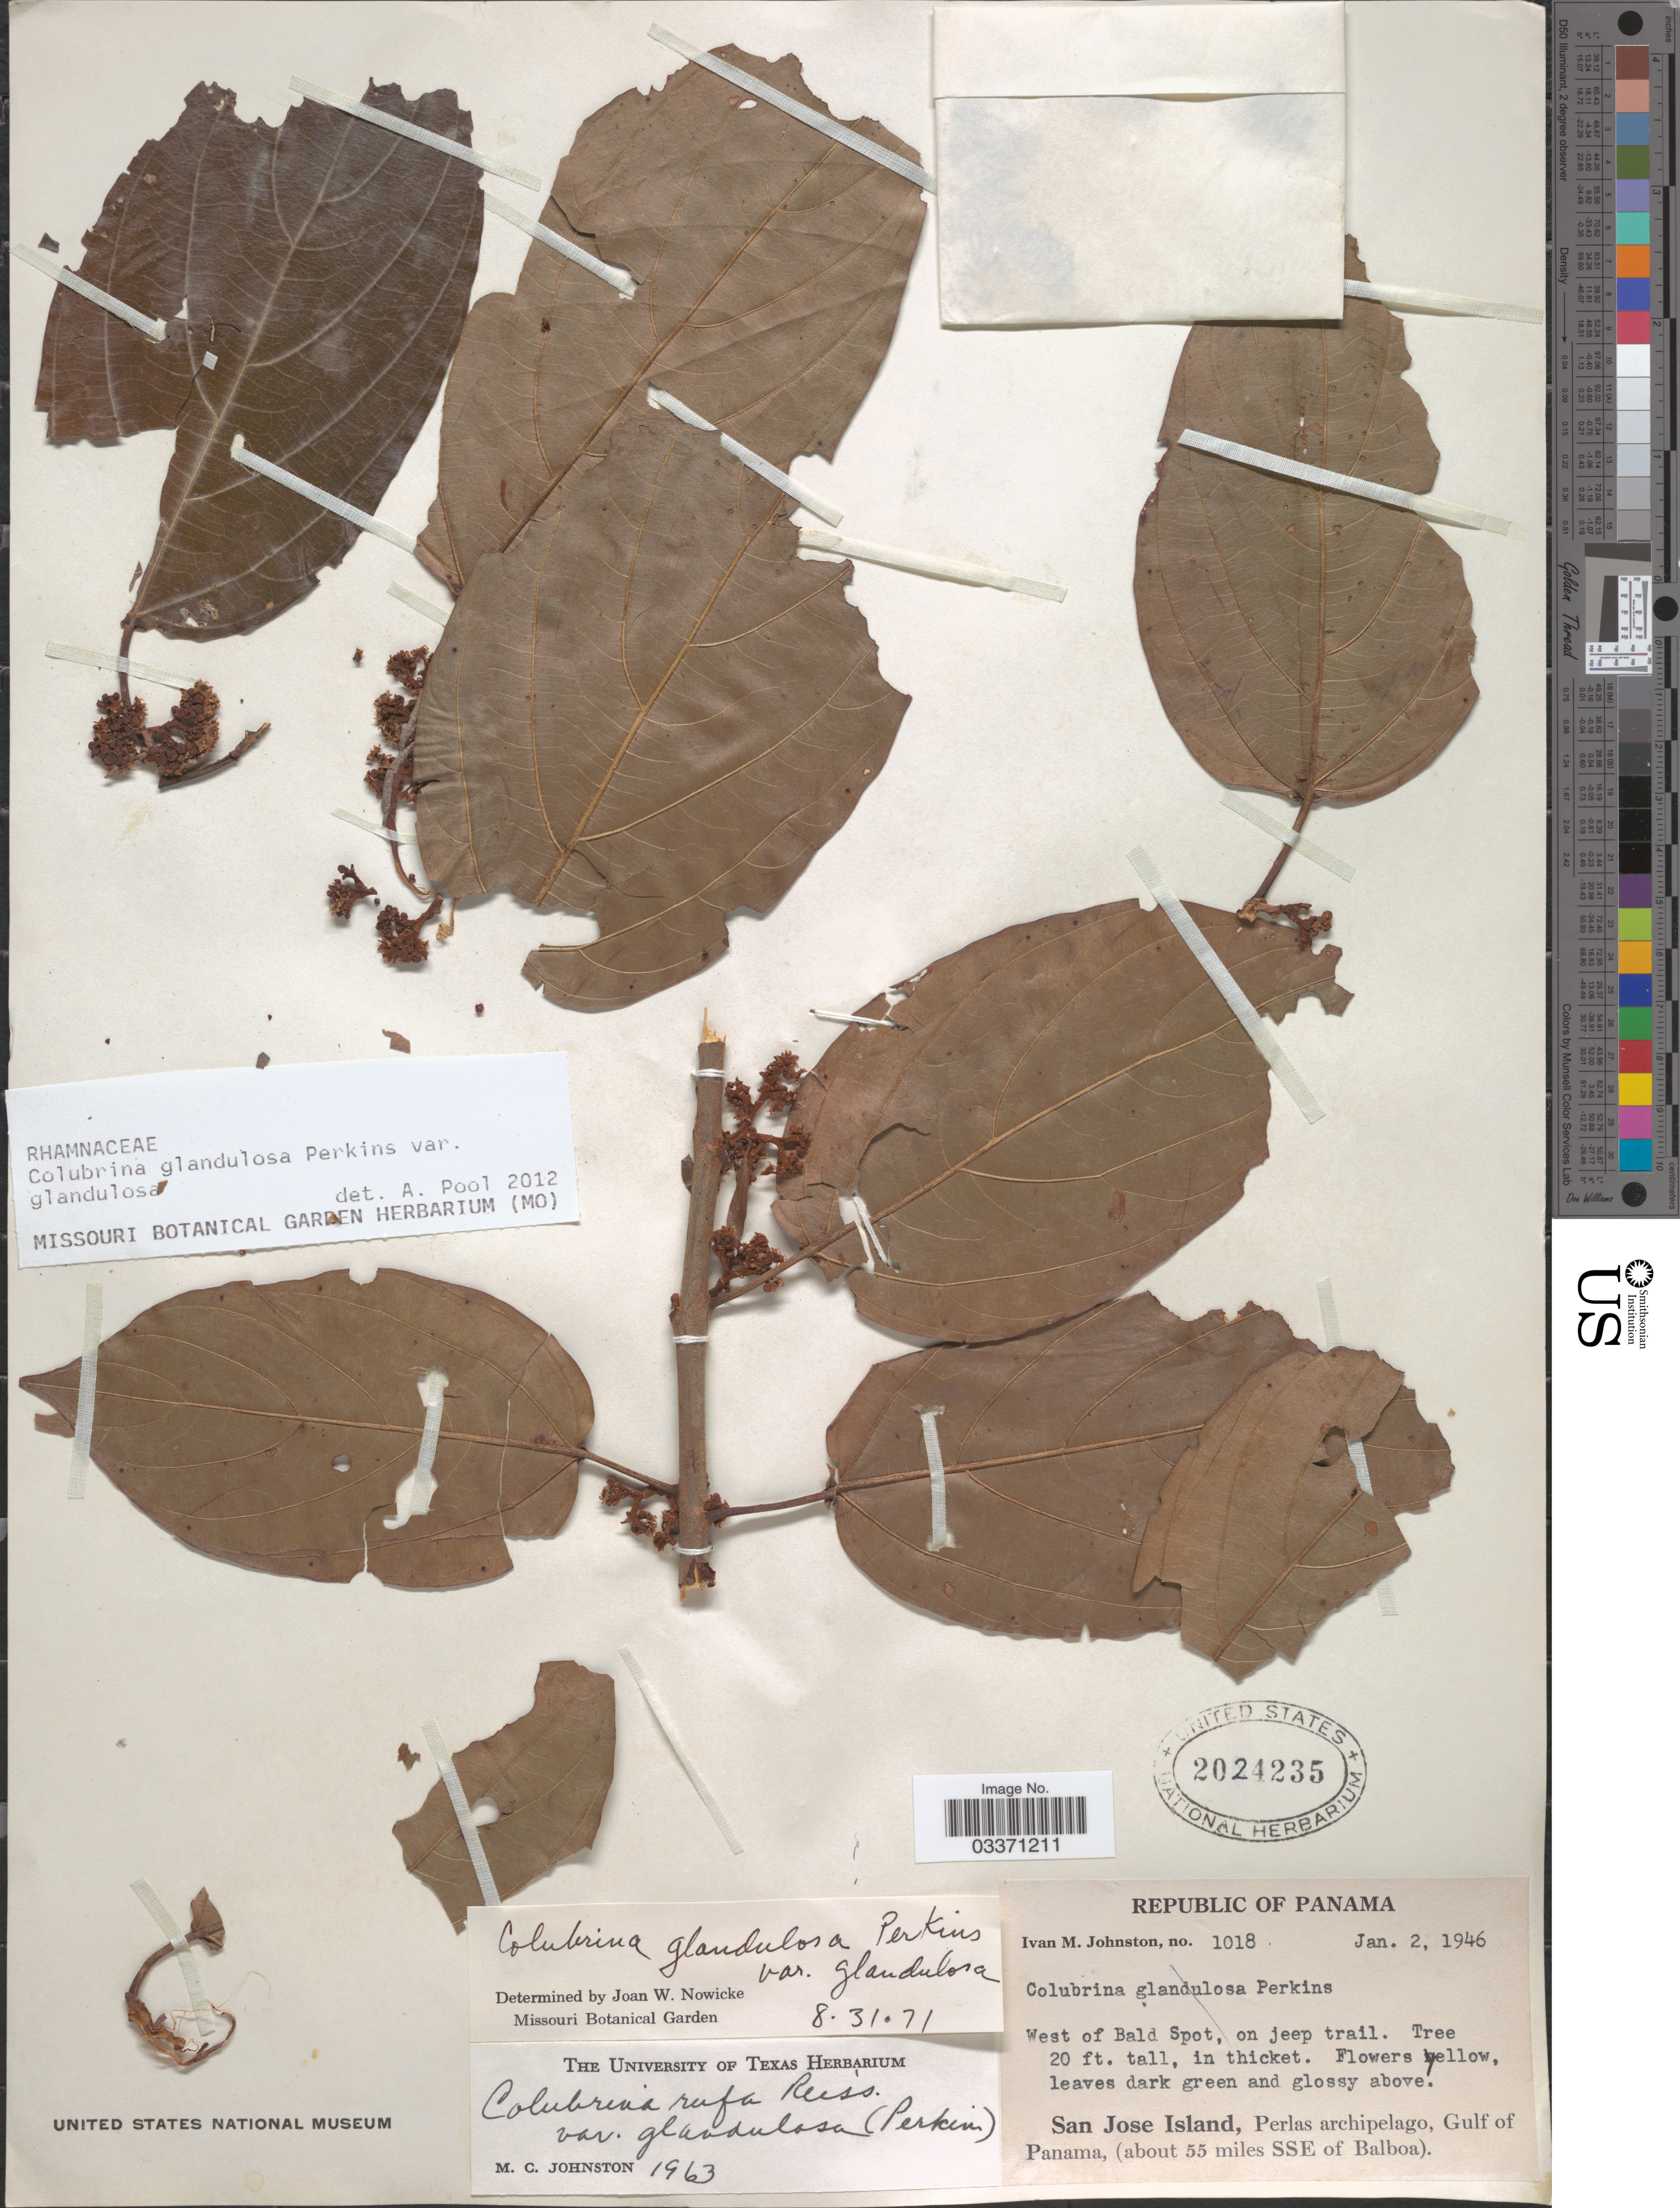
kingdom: Plantae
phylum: Tracheophyta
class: Magnoliopsida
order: Rosales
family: Rhamnaceae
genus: Colubrina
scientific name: Colubrina glandulosa var. glandulosa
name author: Perkins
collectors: I.M. Johnston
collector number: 1018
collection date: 1946-01-02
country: Panama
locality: West of Bald Spot, on jeep trail. San Jose Island, Perlas archipelago, Gulf of Panama, (about 55 miles SSE of Balboa).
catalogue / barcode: US 2024235